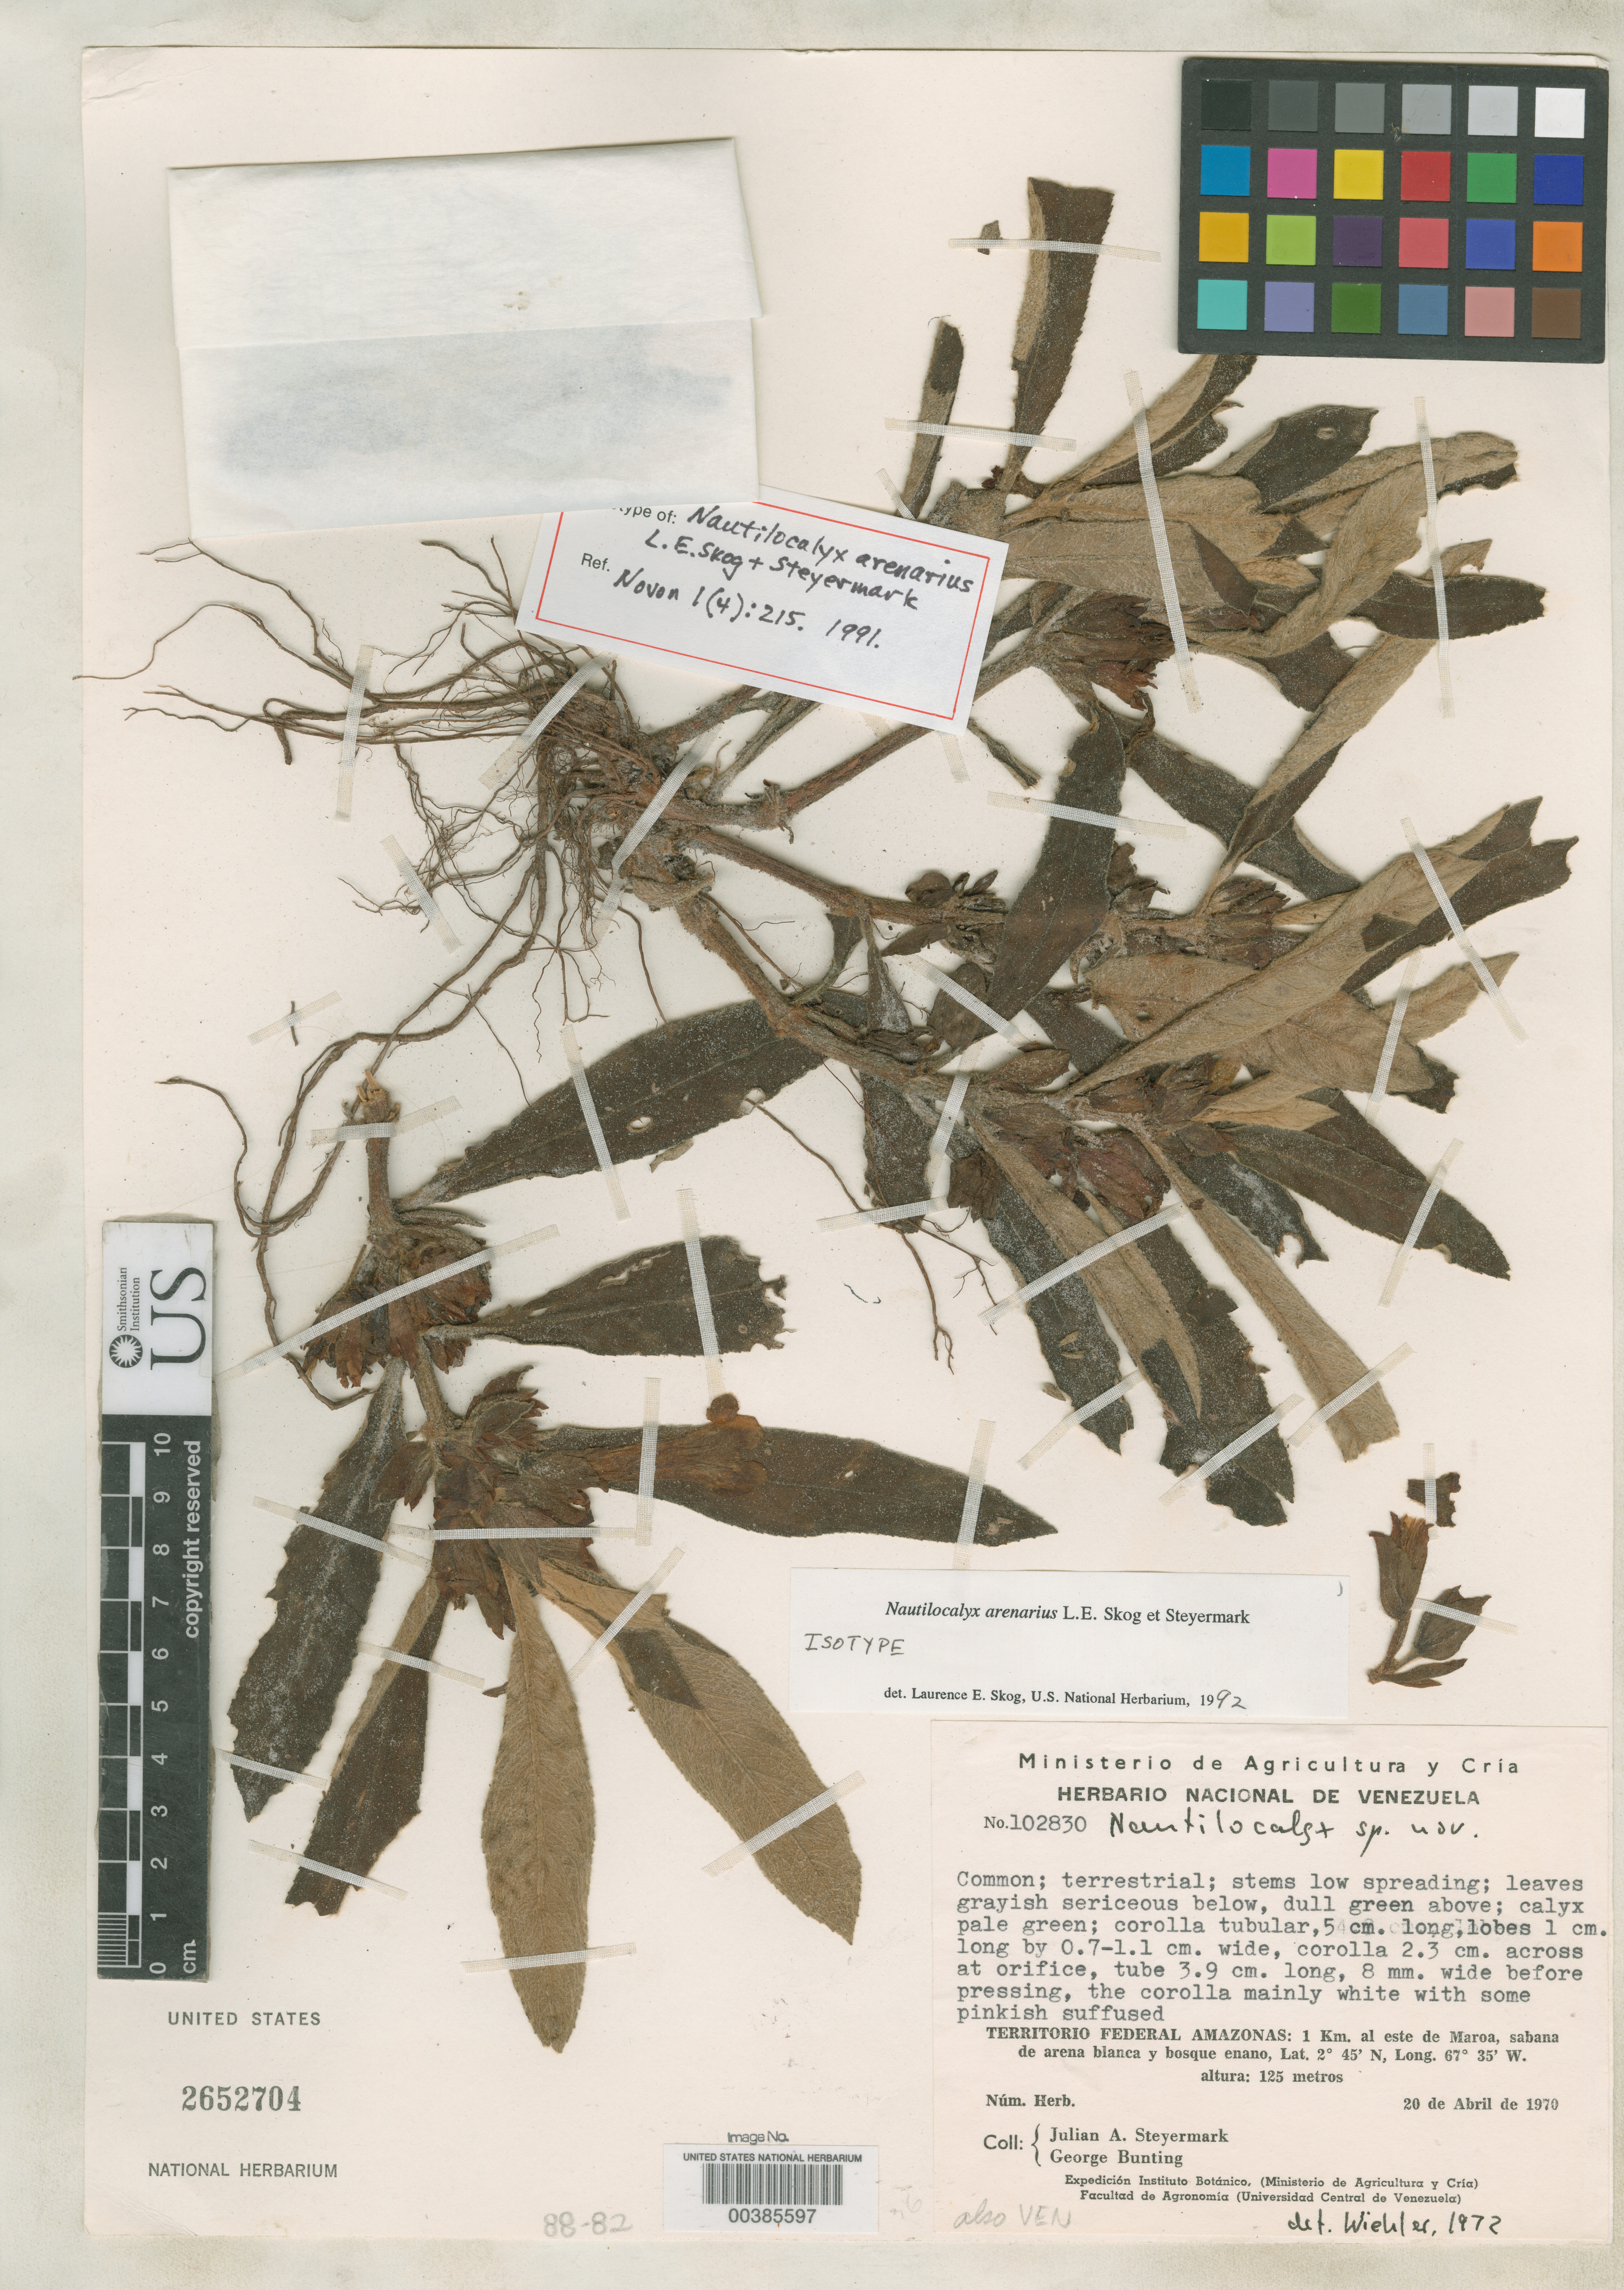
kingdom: Plantae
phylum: Tracheophyta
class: Magnoliopsida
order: Lamiales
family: Gesneriaceae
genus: Nautilocalyx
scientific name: Nautilocalyx arenarius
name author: L.E. Skog & Steyerm.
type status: Isotype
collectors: J. Steyermark & G. S. Bunting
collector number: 102830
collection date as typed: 20 Apr 1970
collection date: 1970-04-20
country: Venezuela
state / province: Amazonas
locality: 1 km E of Maroa, white sand savanna & dwarf forest.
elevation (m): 125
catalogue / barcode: US 2652704